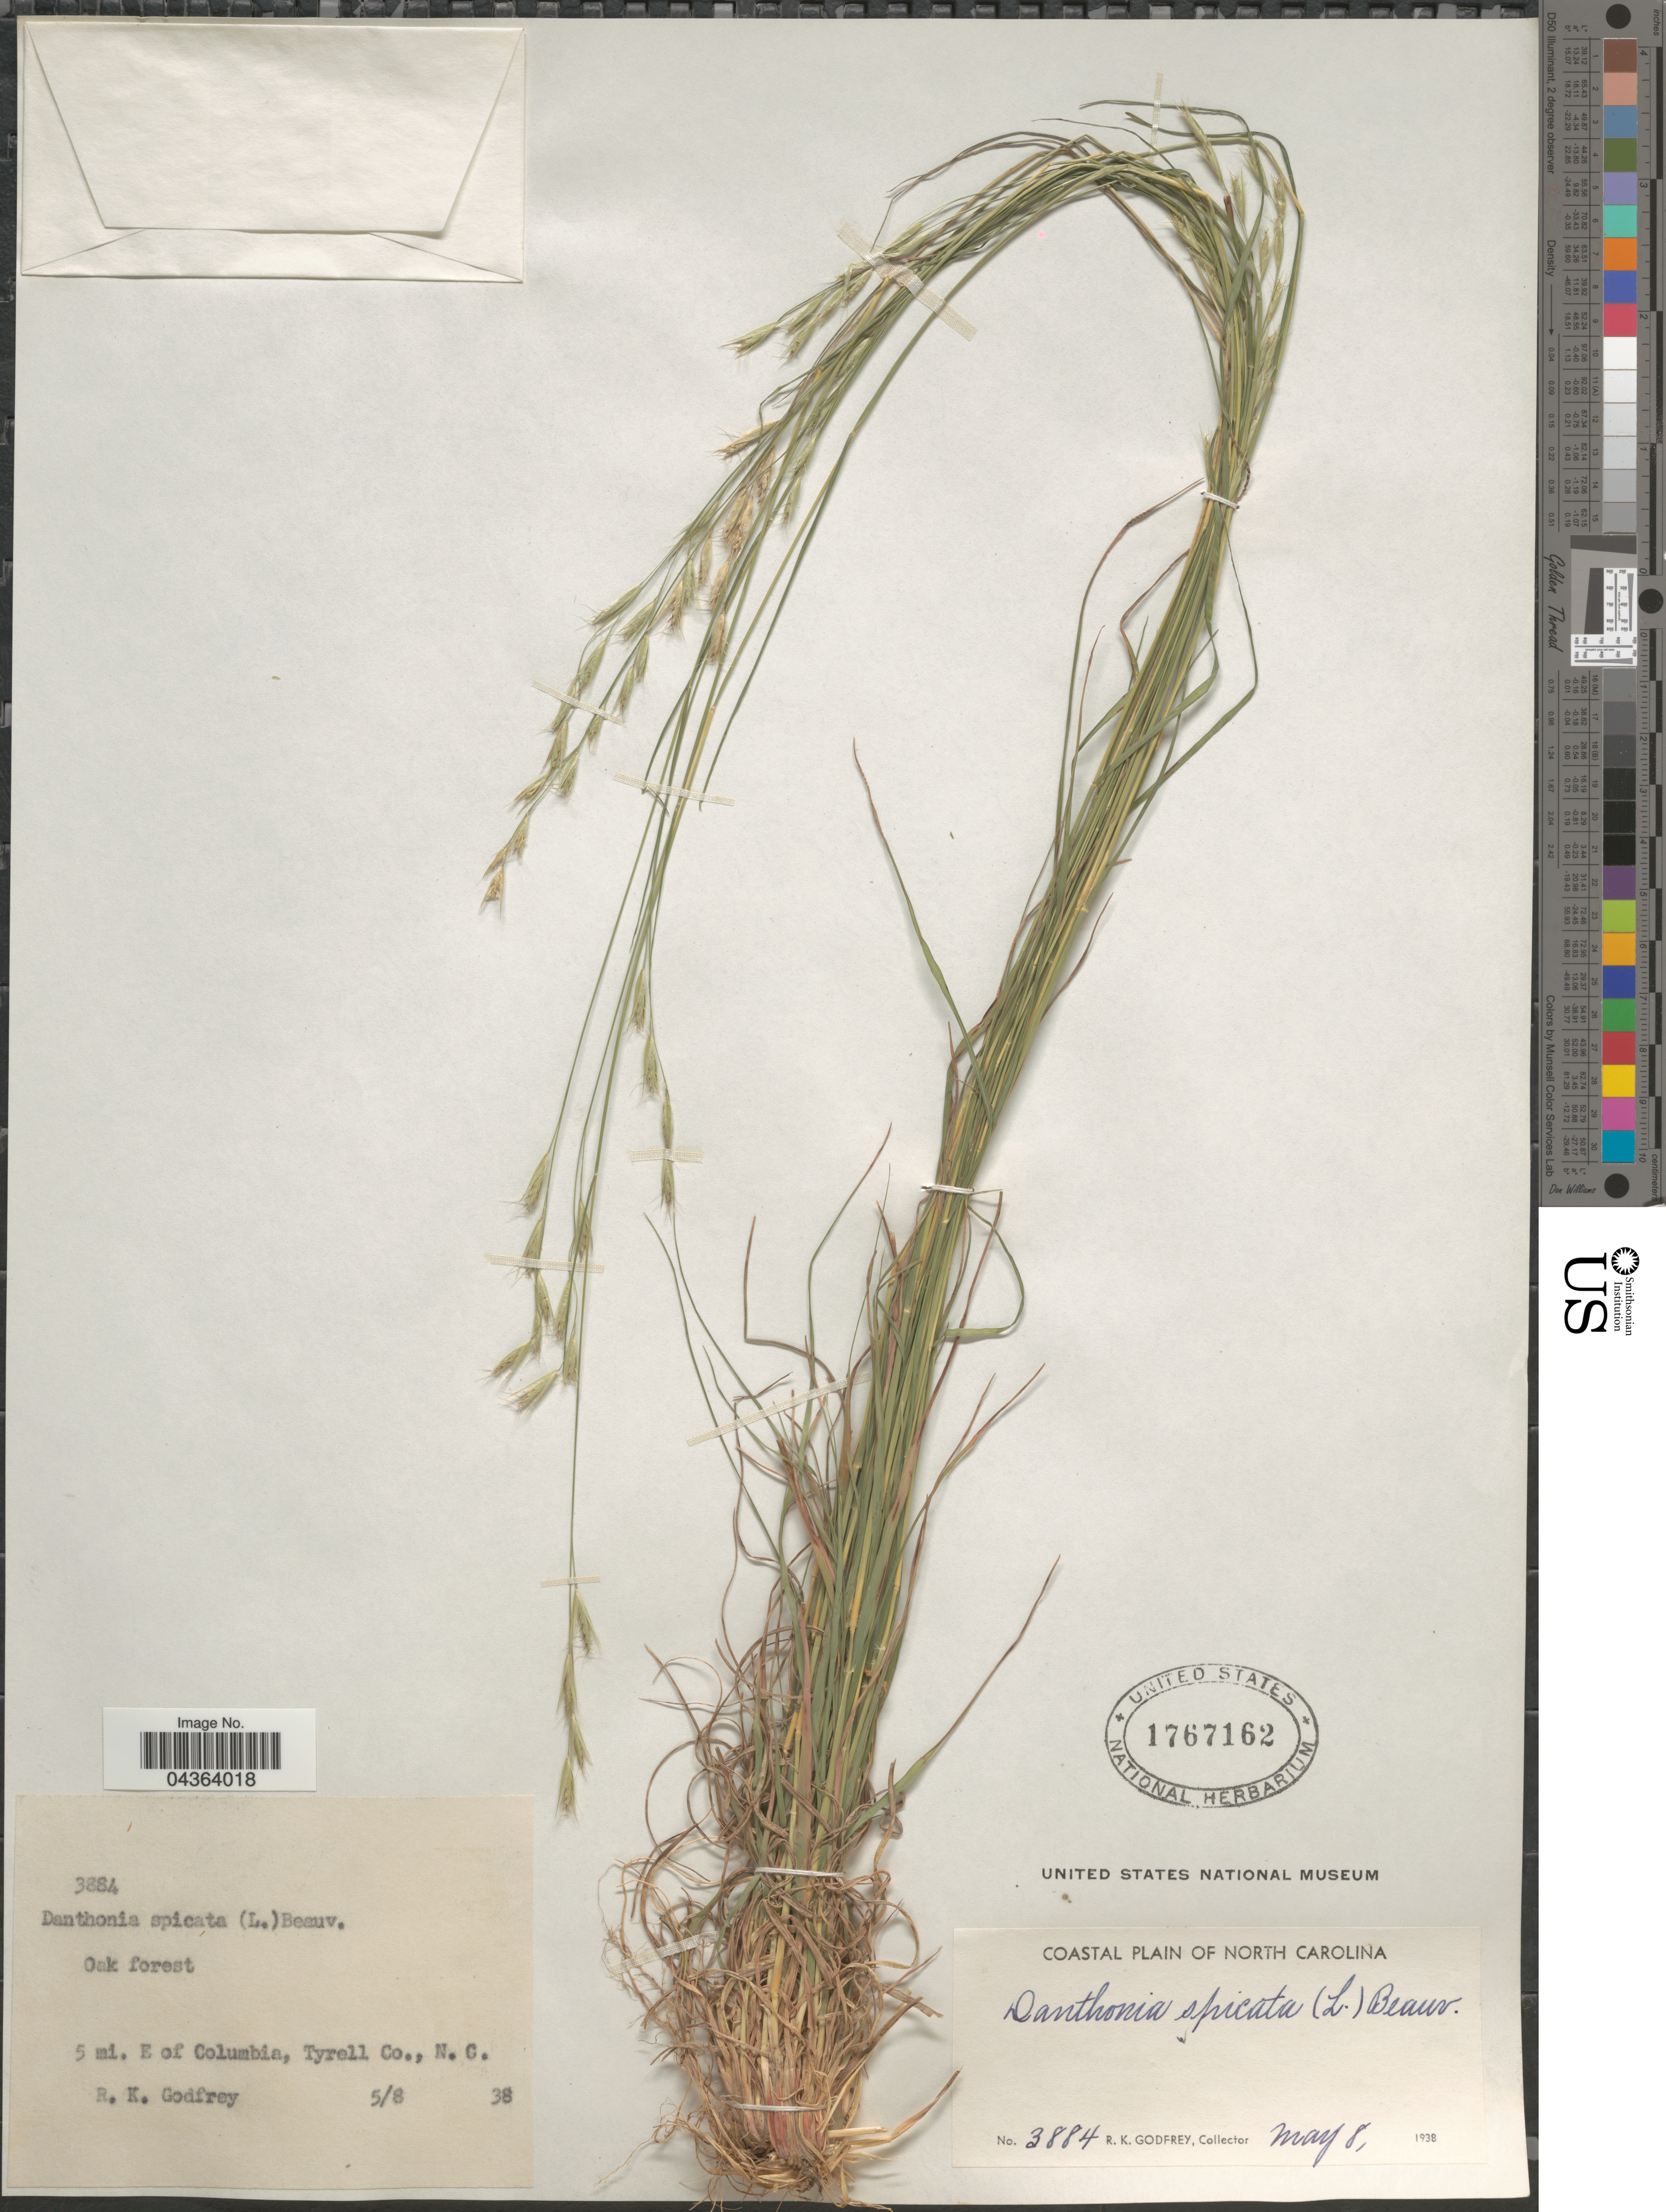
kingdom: Plantae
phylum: Tracheophyta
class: Liliopsida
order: Poales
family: Poaceae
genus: Danthonia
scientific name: Danthonia spicata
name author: (L.) P. Beauv. ex Roem. & Schult.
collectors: R. K. Godfrey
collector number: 3884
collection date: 1938-05-08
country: United States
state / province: North Carolina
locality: Oak forest. 5 mi. E of Columbia, Tyrell Co. Coastal Plain of North Carolina.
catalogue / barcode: US 1767162